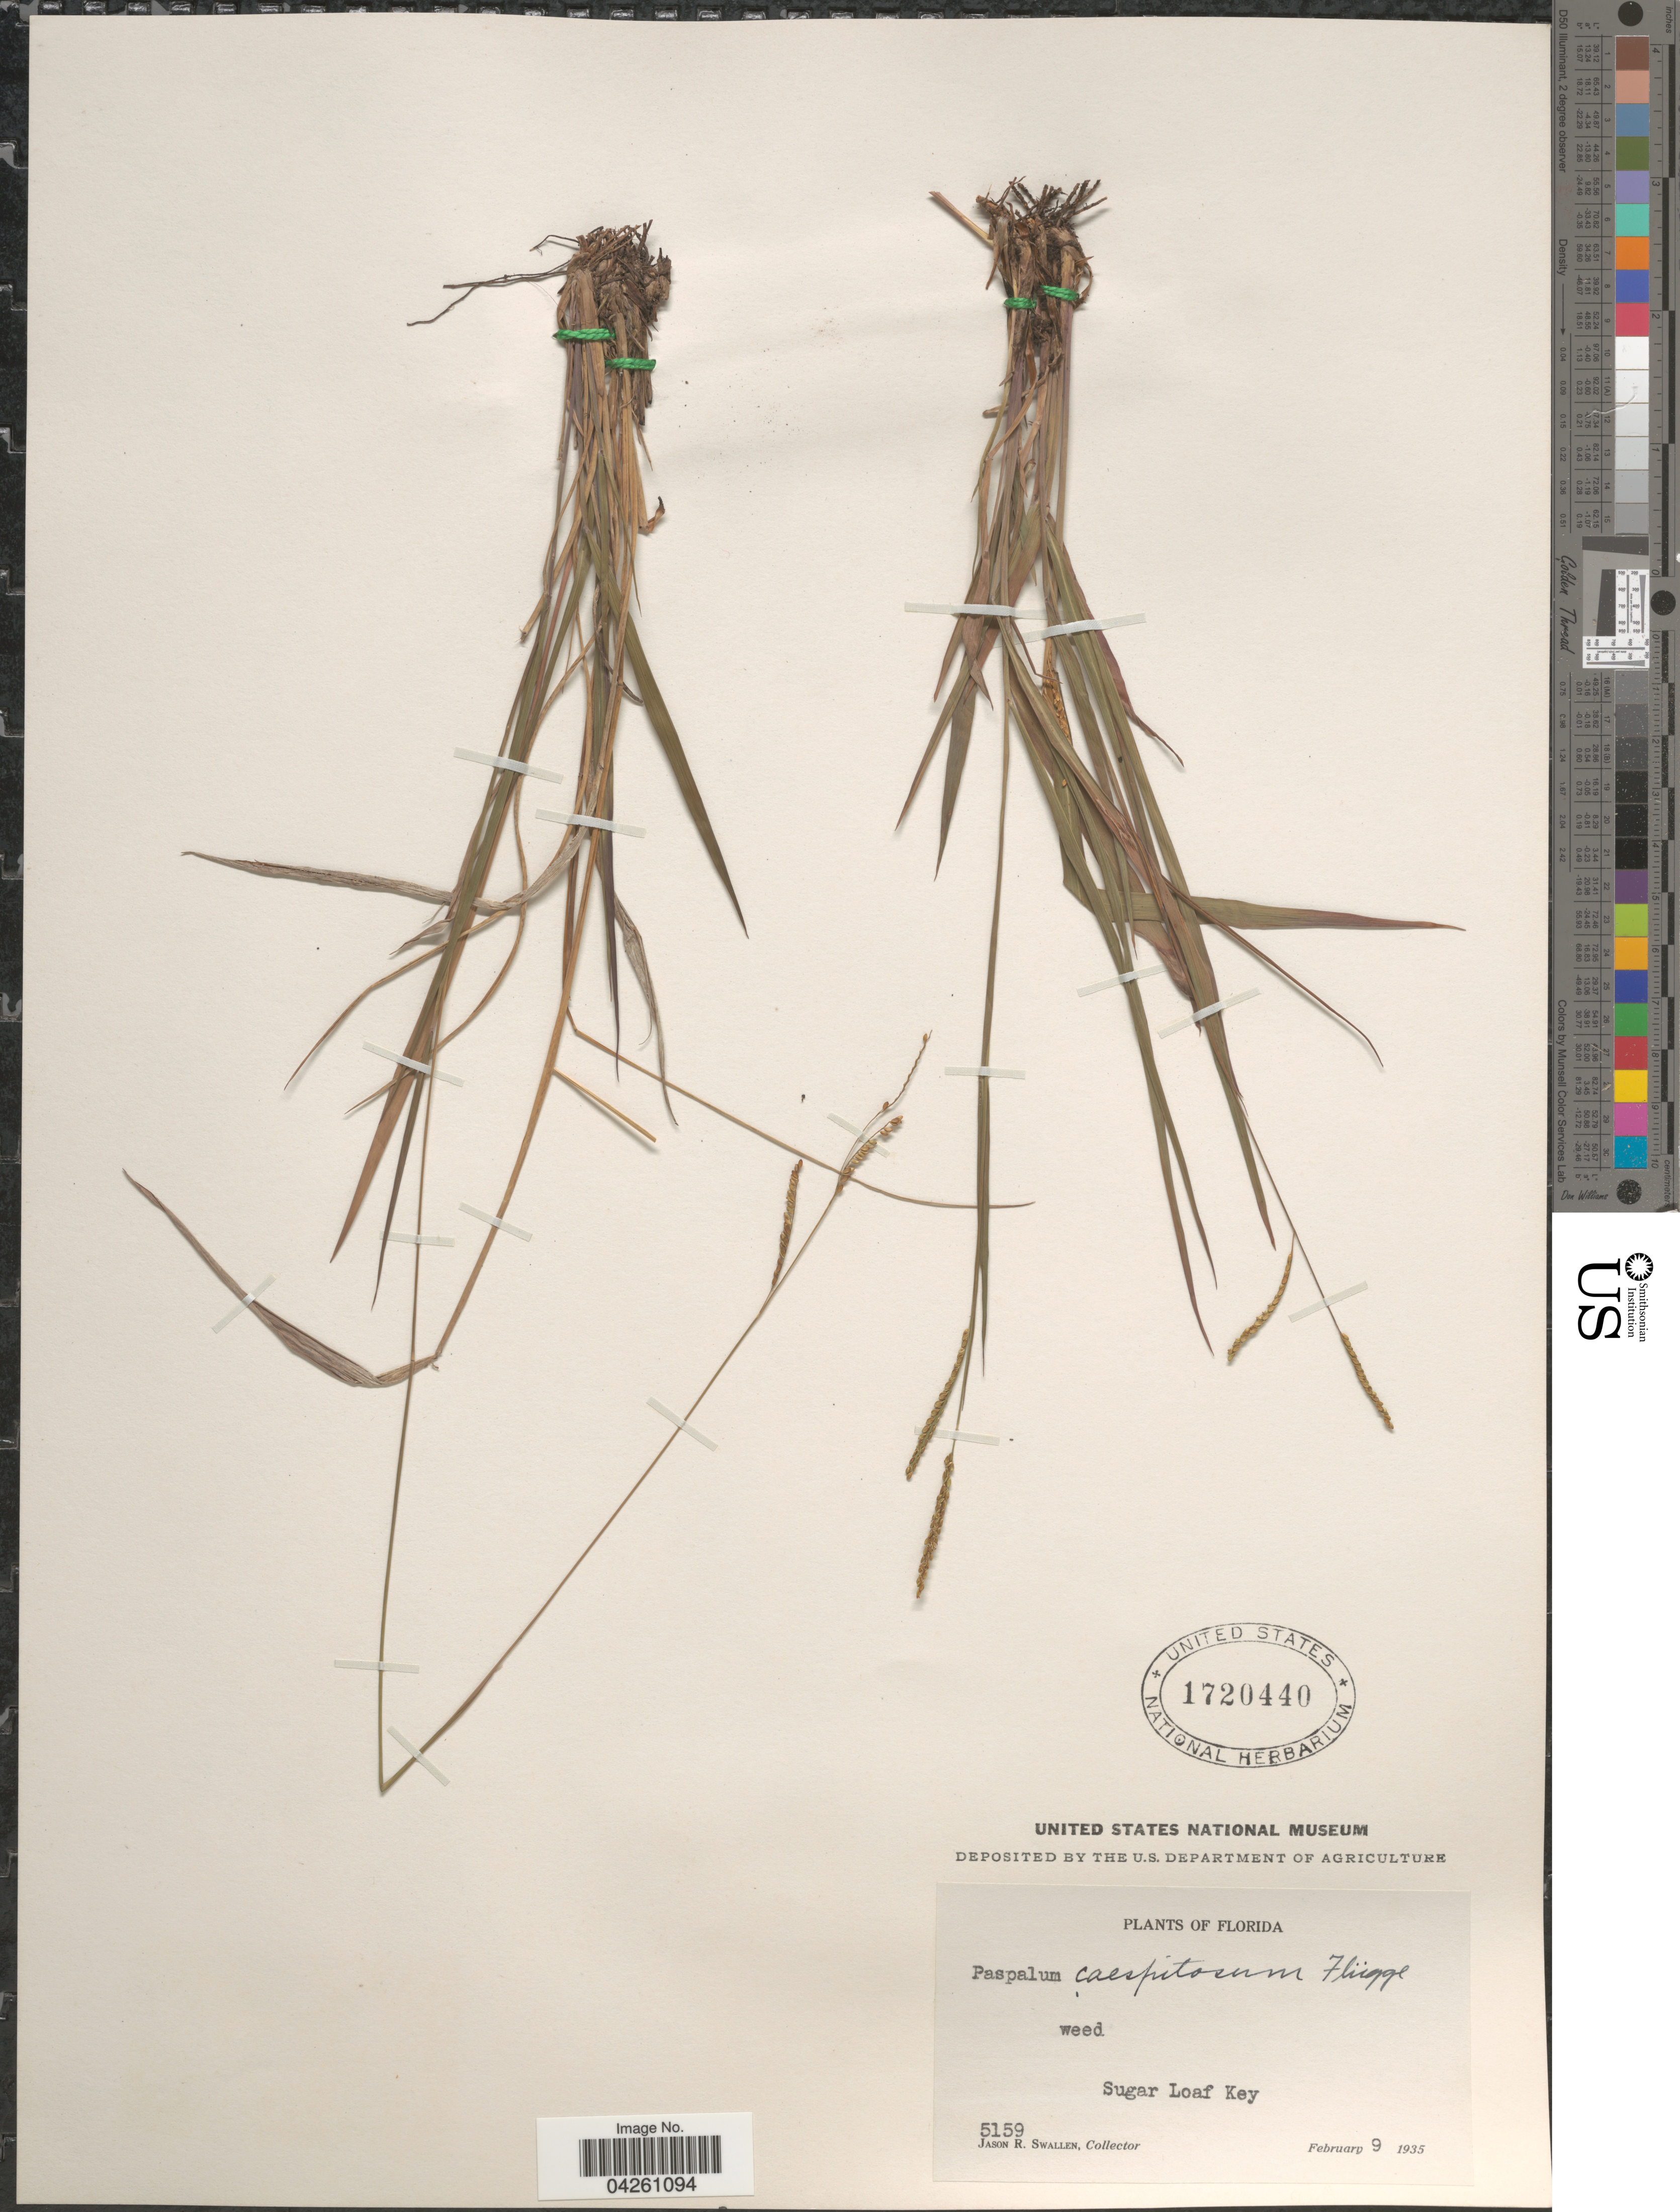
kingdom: Plantae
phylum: Tracheophyta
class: Liliopsida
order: Poales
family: Poaceae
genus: Paspalum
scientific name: Paspalum caespitosum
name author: Flüggé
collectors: J. R. Swallen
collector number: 5159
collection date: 1935-02-09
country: United States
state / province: Florida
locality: Sugar Loaf Key.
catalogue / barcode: US 1720440